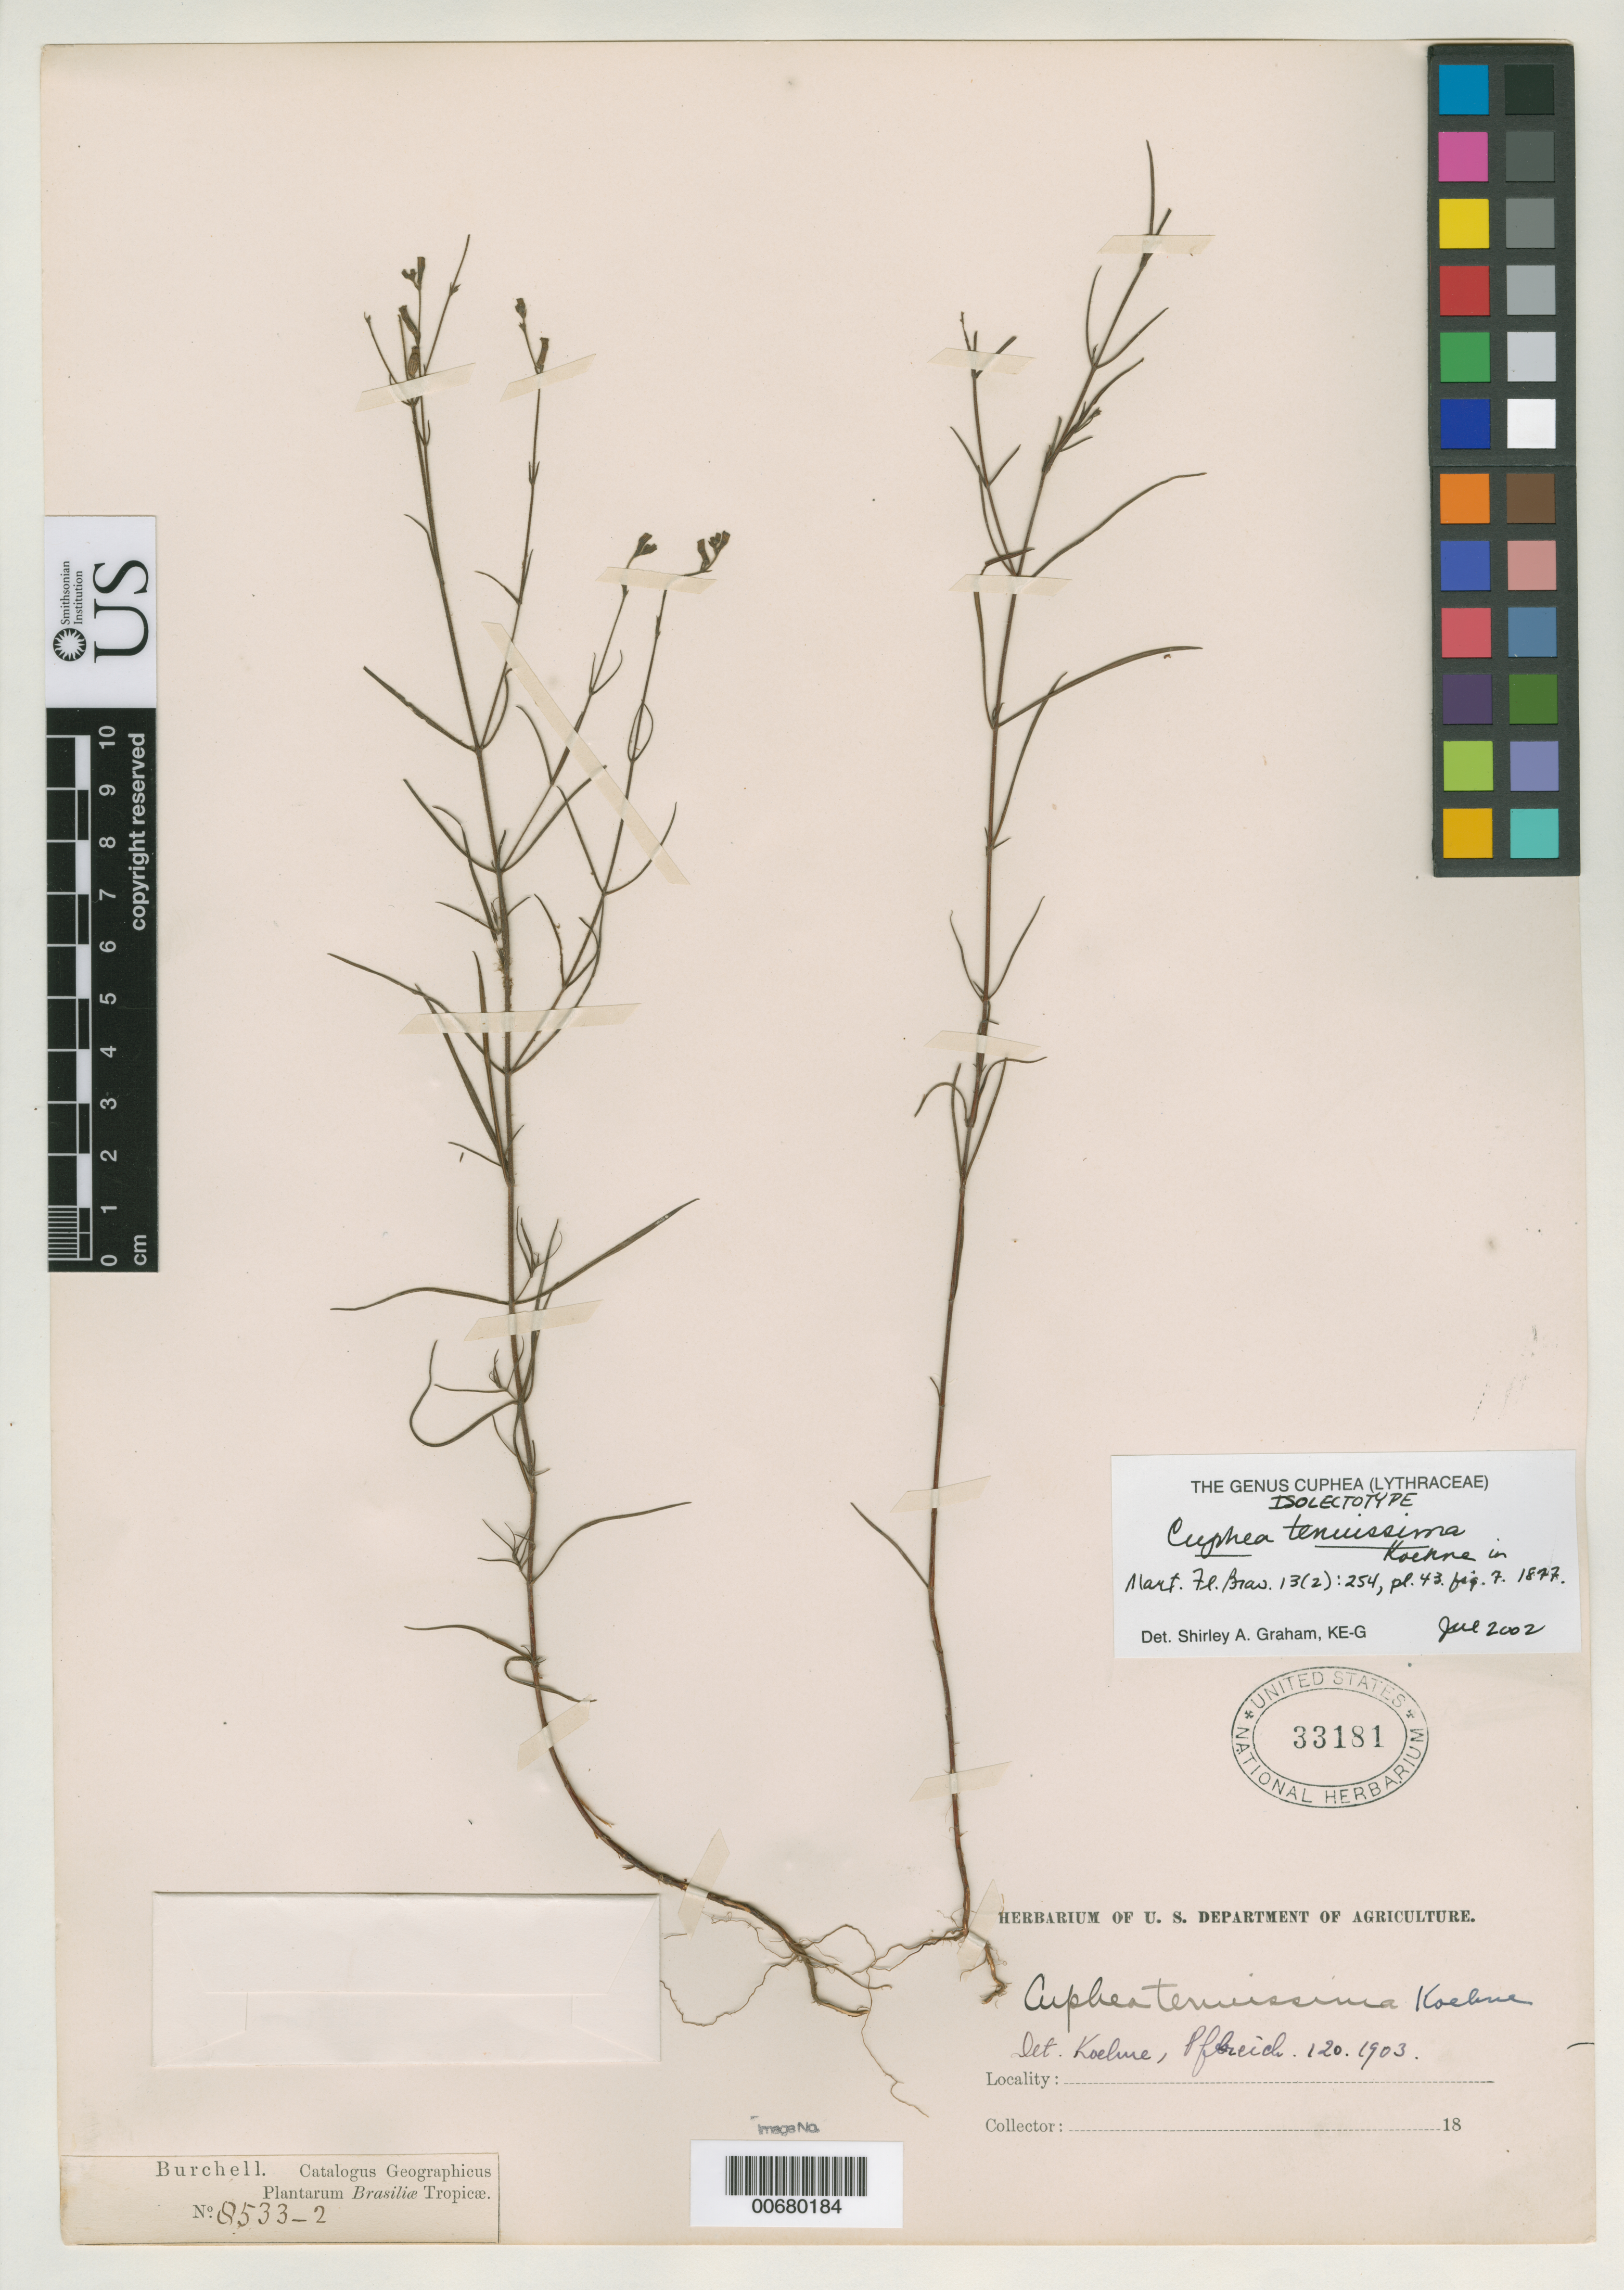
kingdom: Plantae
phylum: Tracheophyta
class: Magnoliopsida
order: Myrtales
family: Lythraceae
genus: Cuphea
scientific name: Cuphea tenuissima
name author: Koehne in Mart.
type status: Isolectotype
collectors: W. J. Burchell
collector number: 8533-2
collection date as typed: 18--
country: Brazil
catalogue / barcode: US 33181